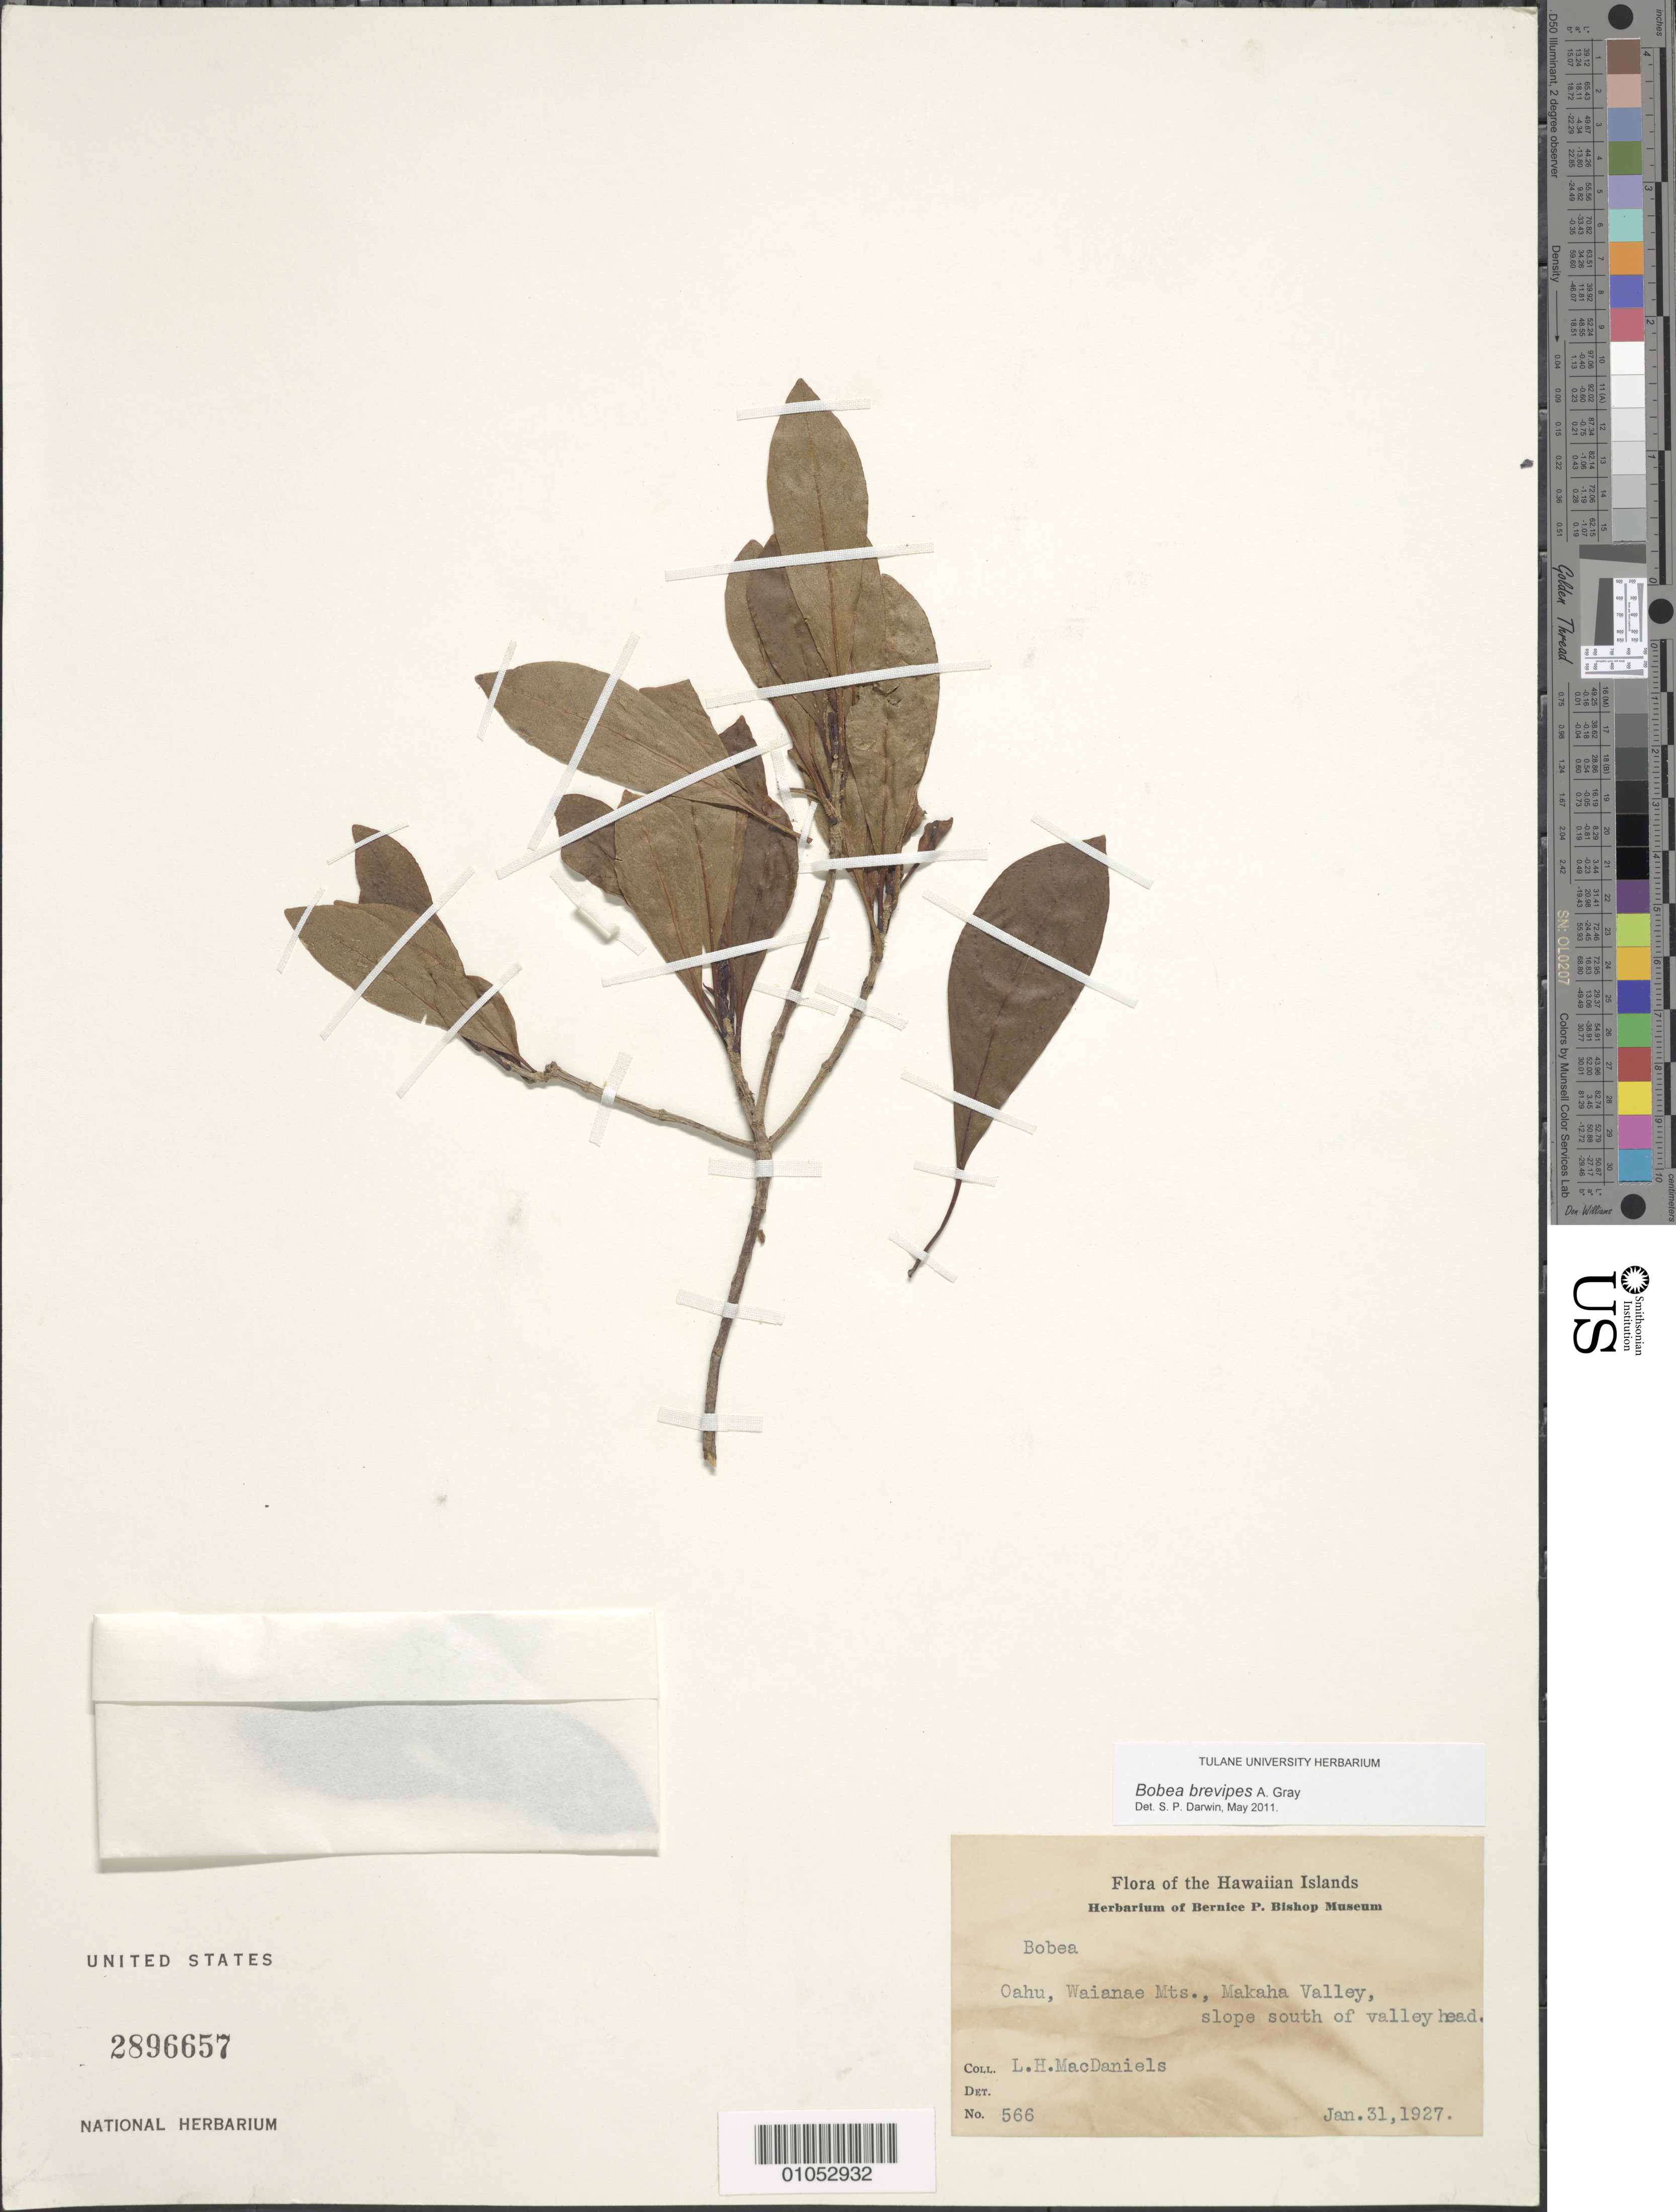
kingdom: Plantae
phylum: Tracheophyta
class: Magnoliopsida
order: Gentianales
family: Rubiaceae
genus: Bobea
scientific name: Bobea brevipes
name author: A. Gray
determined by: Darwin, S. P.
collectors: L. MacDaniels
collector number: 566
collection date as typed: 31 Jan 1927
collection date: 1927-01-31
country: United States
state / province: Hawaii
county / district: Honolulu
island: Oahu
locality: Waianae Mts., Makaha Valley, south slope of valley head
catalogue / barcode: US 2896657